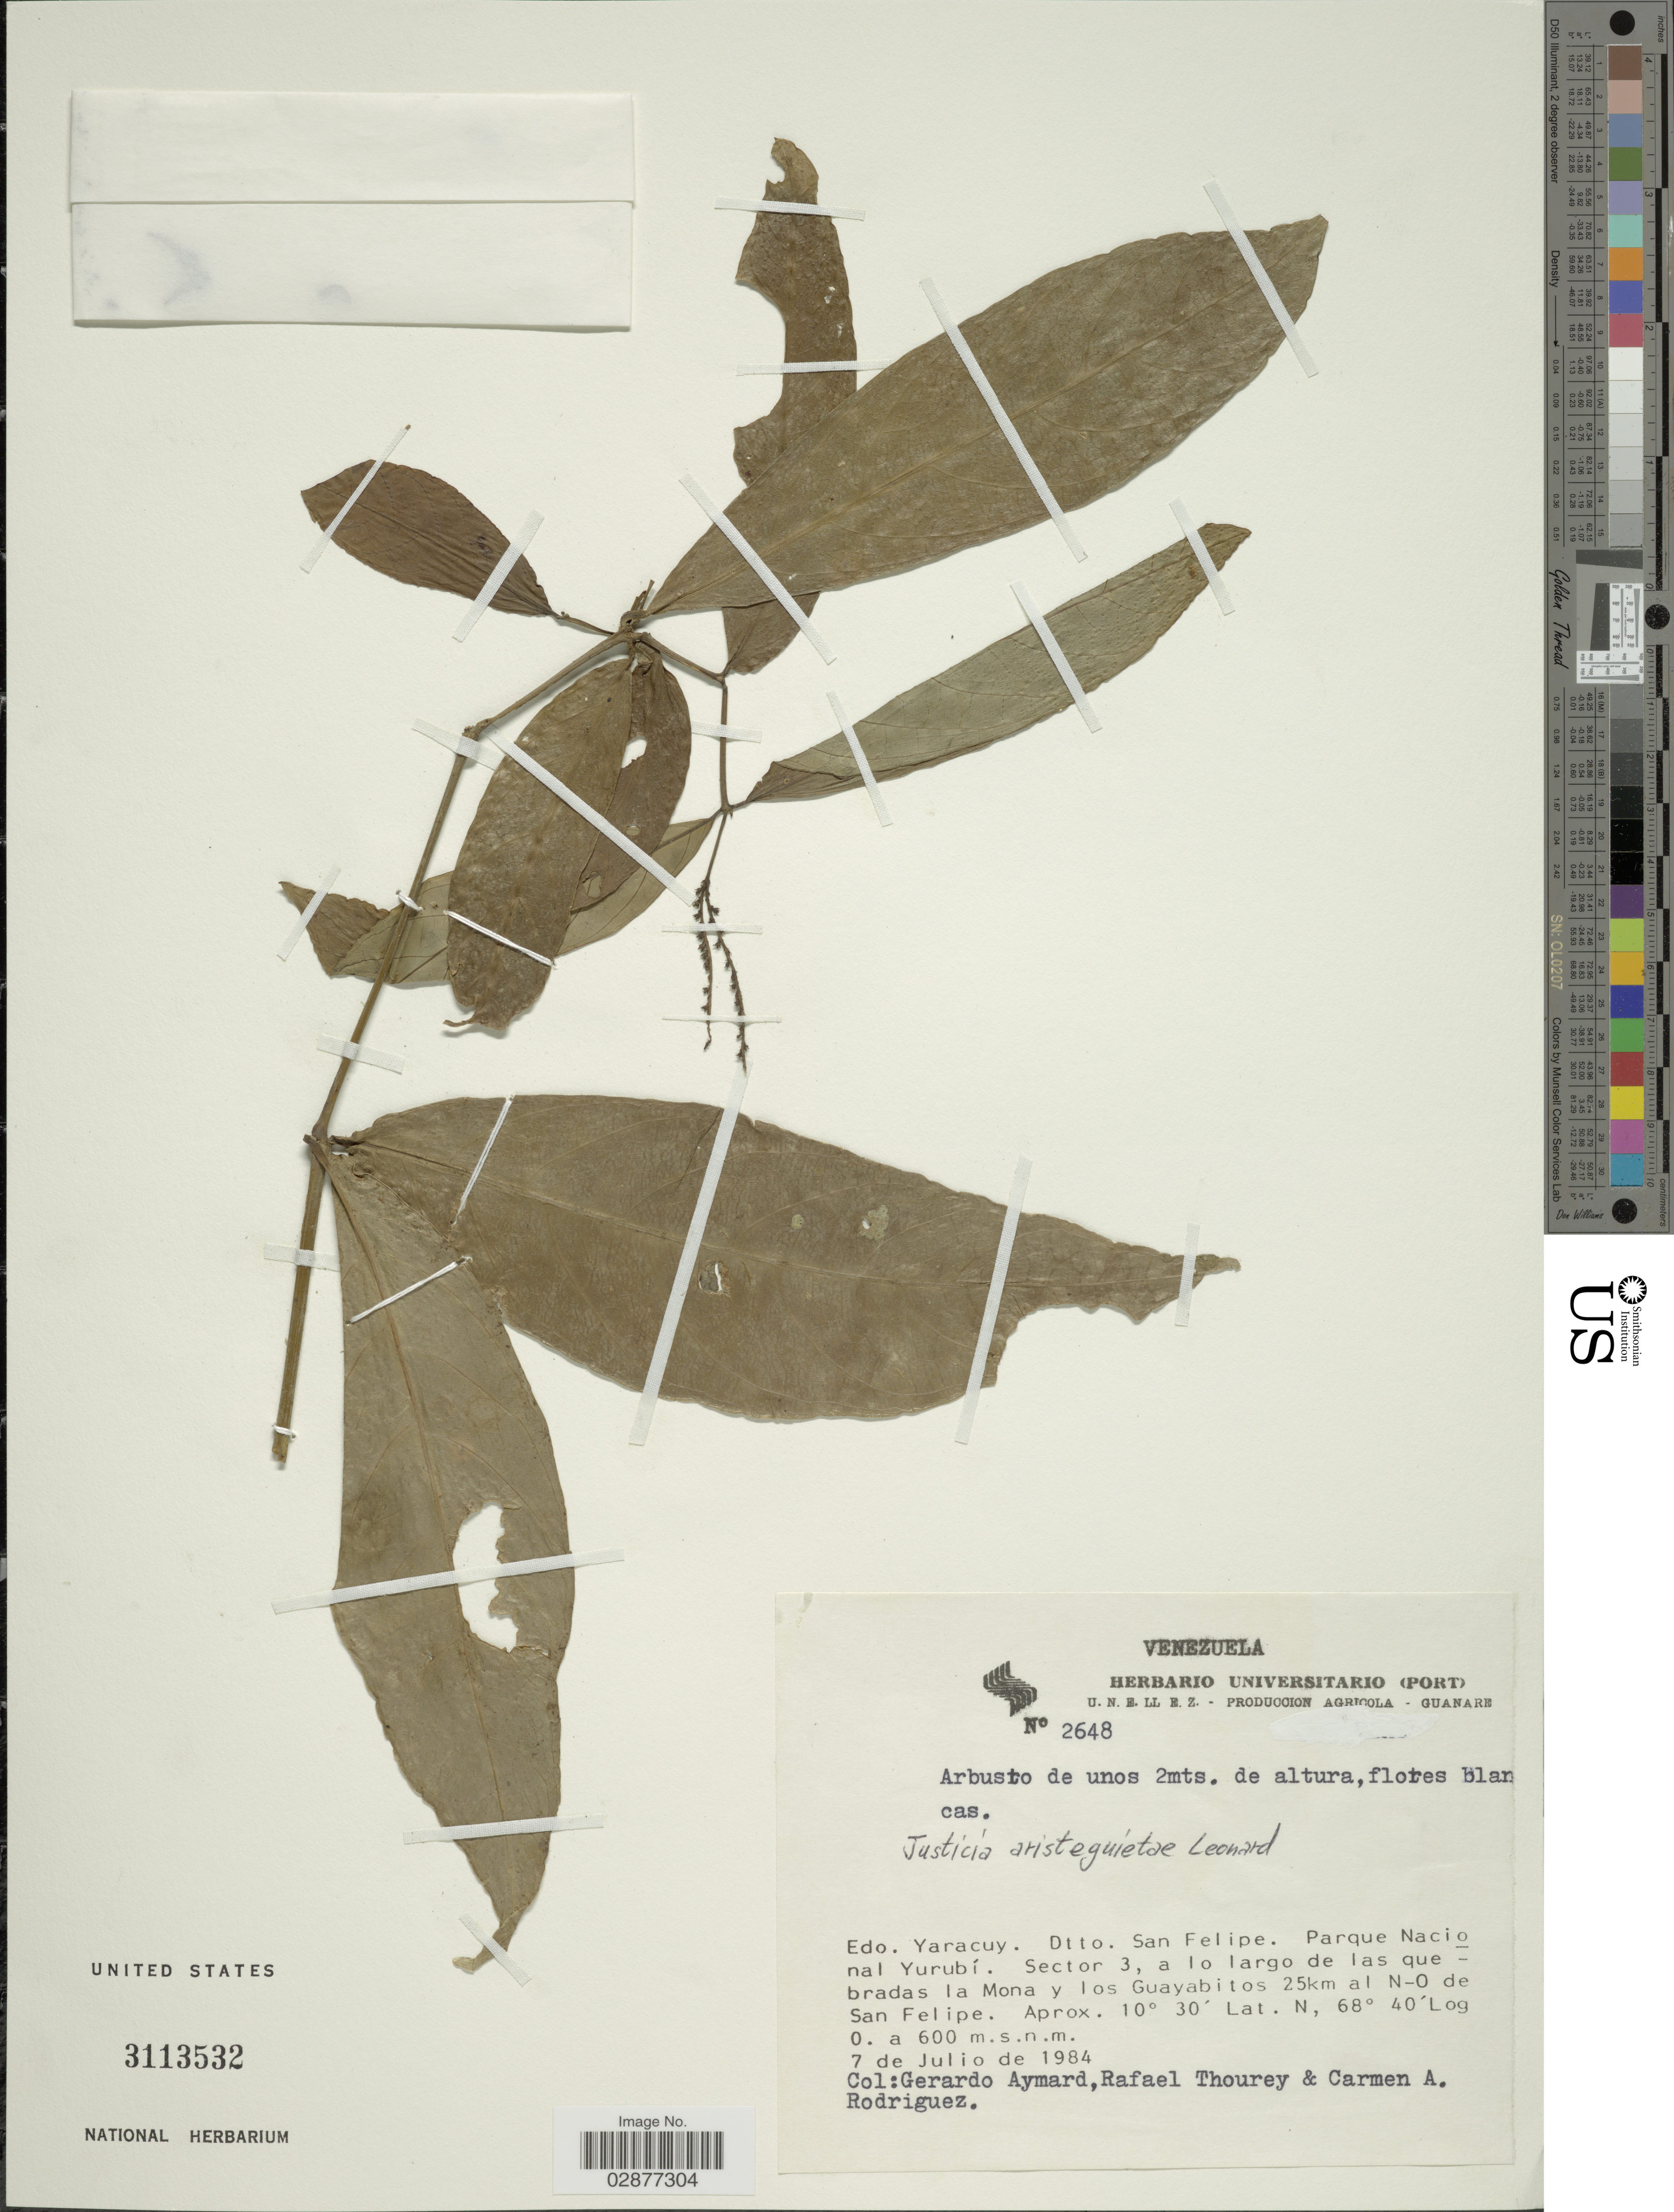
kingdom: Plantae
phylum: Tracheophyta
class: Magnoliopsida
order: Lamiales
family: Acanthaceae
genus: Justicia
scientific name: Justicia aristeguietae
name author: Leonard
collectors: G. A. Aymard, R. Thourey & C. Rodriguez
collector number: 2648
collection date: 1984-07-07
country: Venezuela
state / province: Yaracuy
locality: Dtto. San Felipe. Parque Nacional Yurubí. Sector 3, a lo largo de las quebradas la Mona y los Guayabitos 25km al N-O de San Felipe.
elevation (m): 0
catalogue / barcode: US 3113532